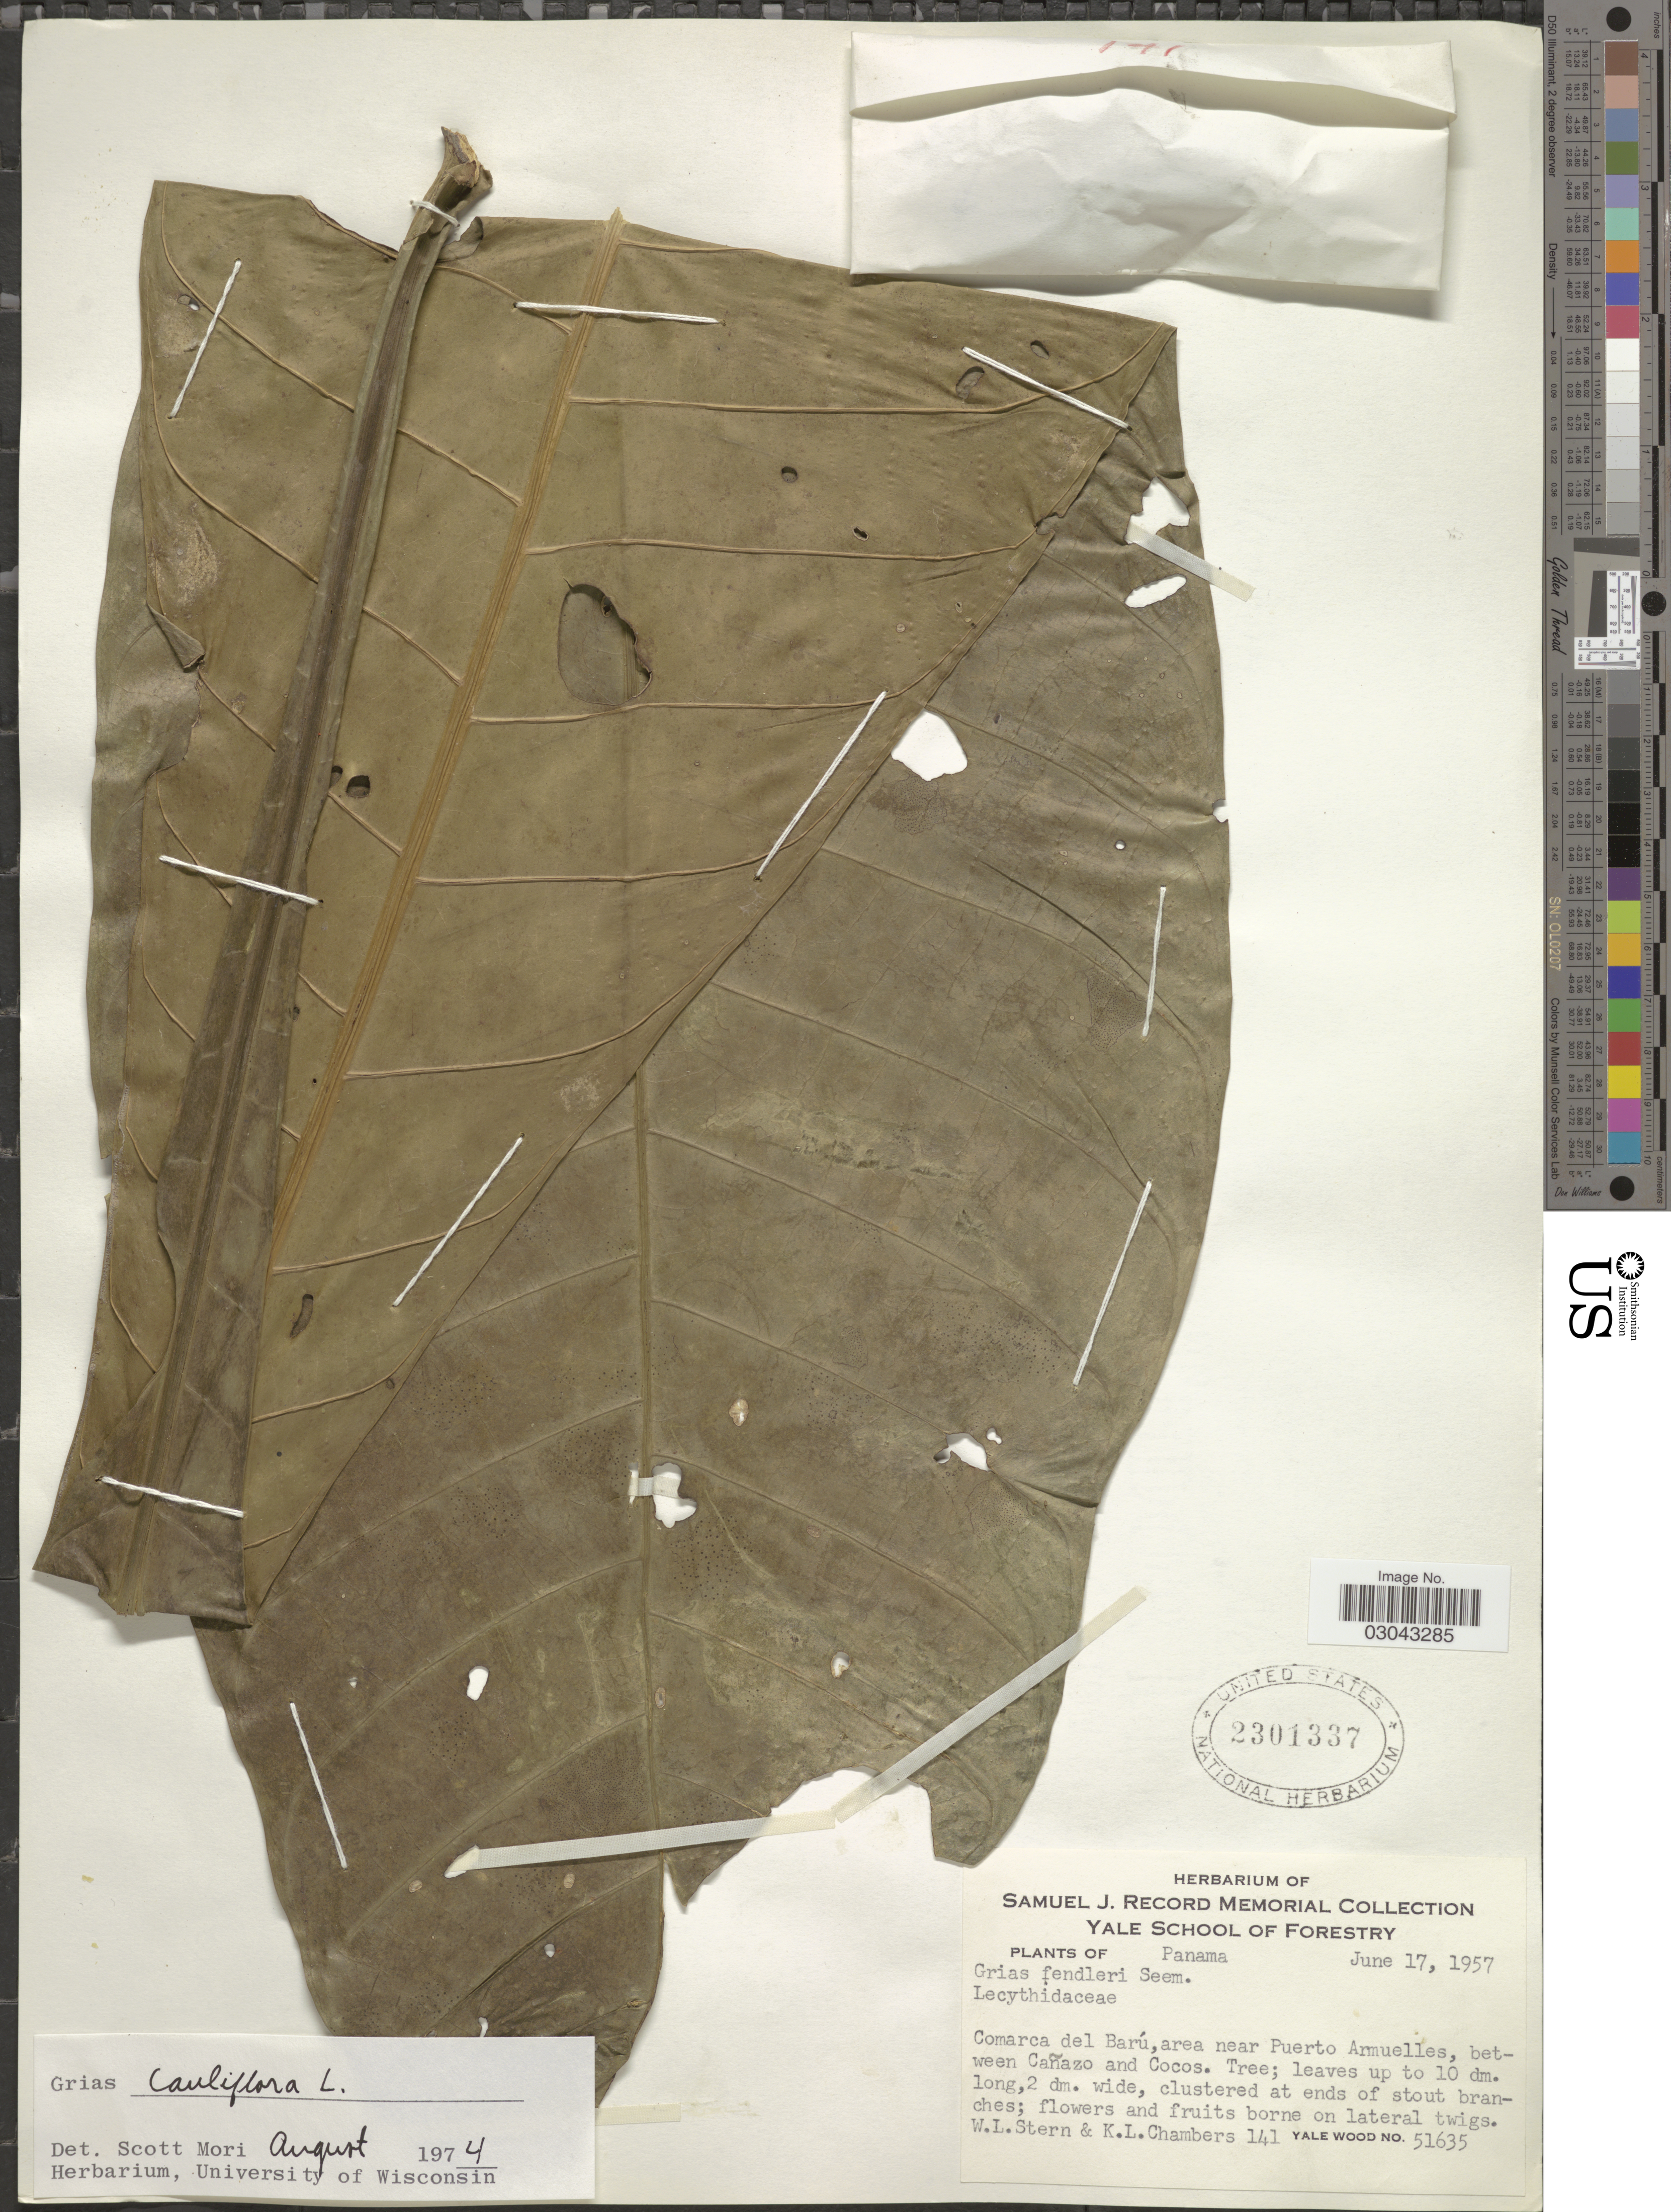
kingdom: Plantae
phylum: Tracheophyta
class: Magnoliopsida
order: Ericales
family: Lecythidaceae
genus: Grias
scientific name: Grias cauliflora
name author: L.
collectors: W. L. Stern & K. Chambers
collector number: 141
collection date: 1957-06-17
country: Panama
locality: Comarca del Barú, area near Puerto Armuelles, between Cañazo and Coco.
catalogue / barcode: US 2301337